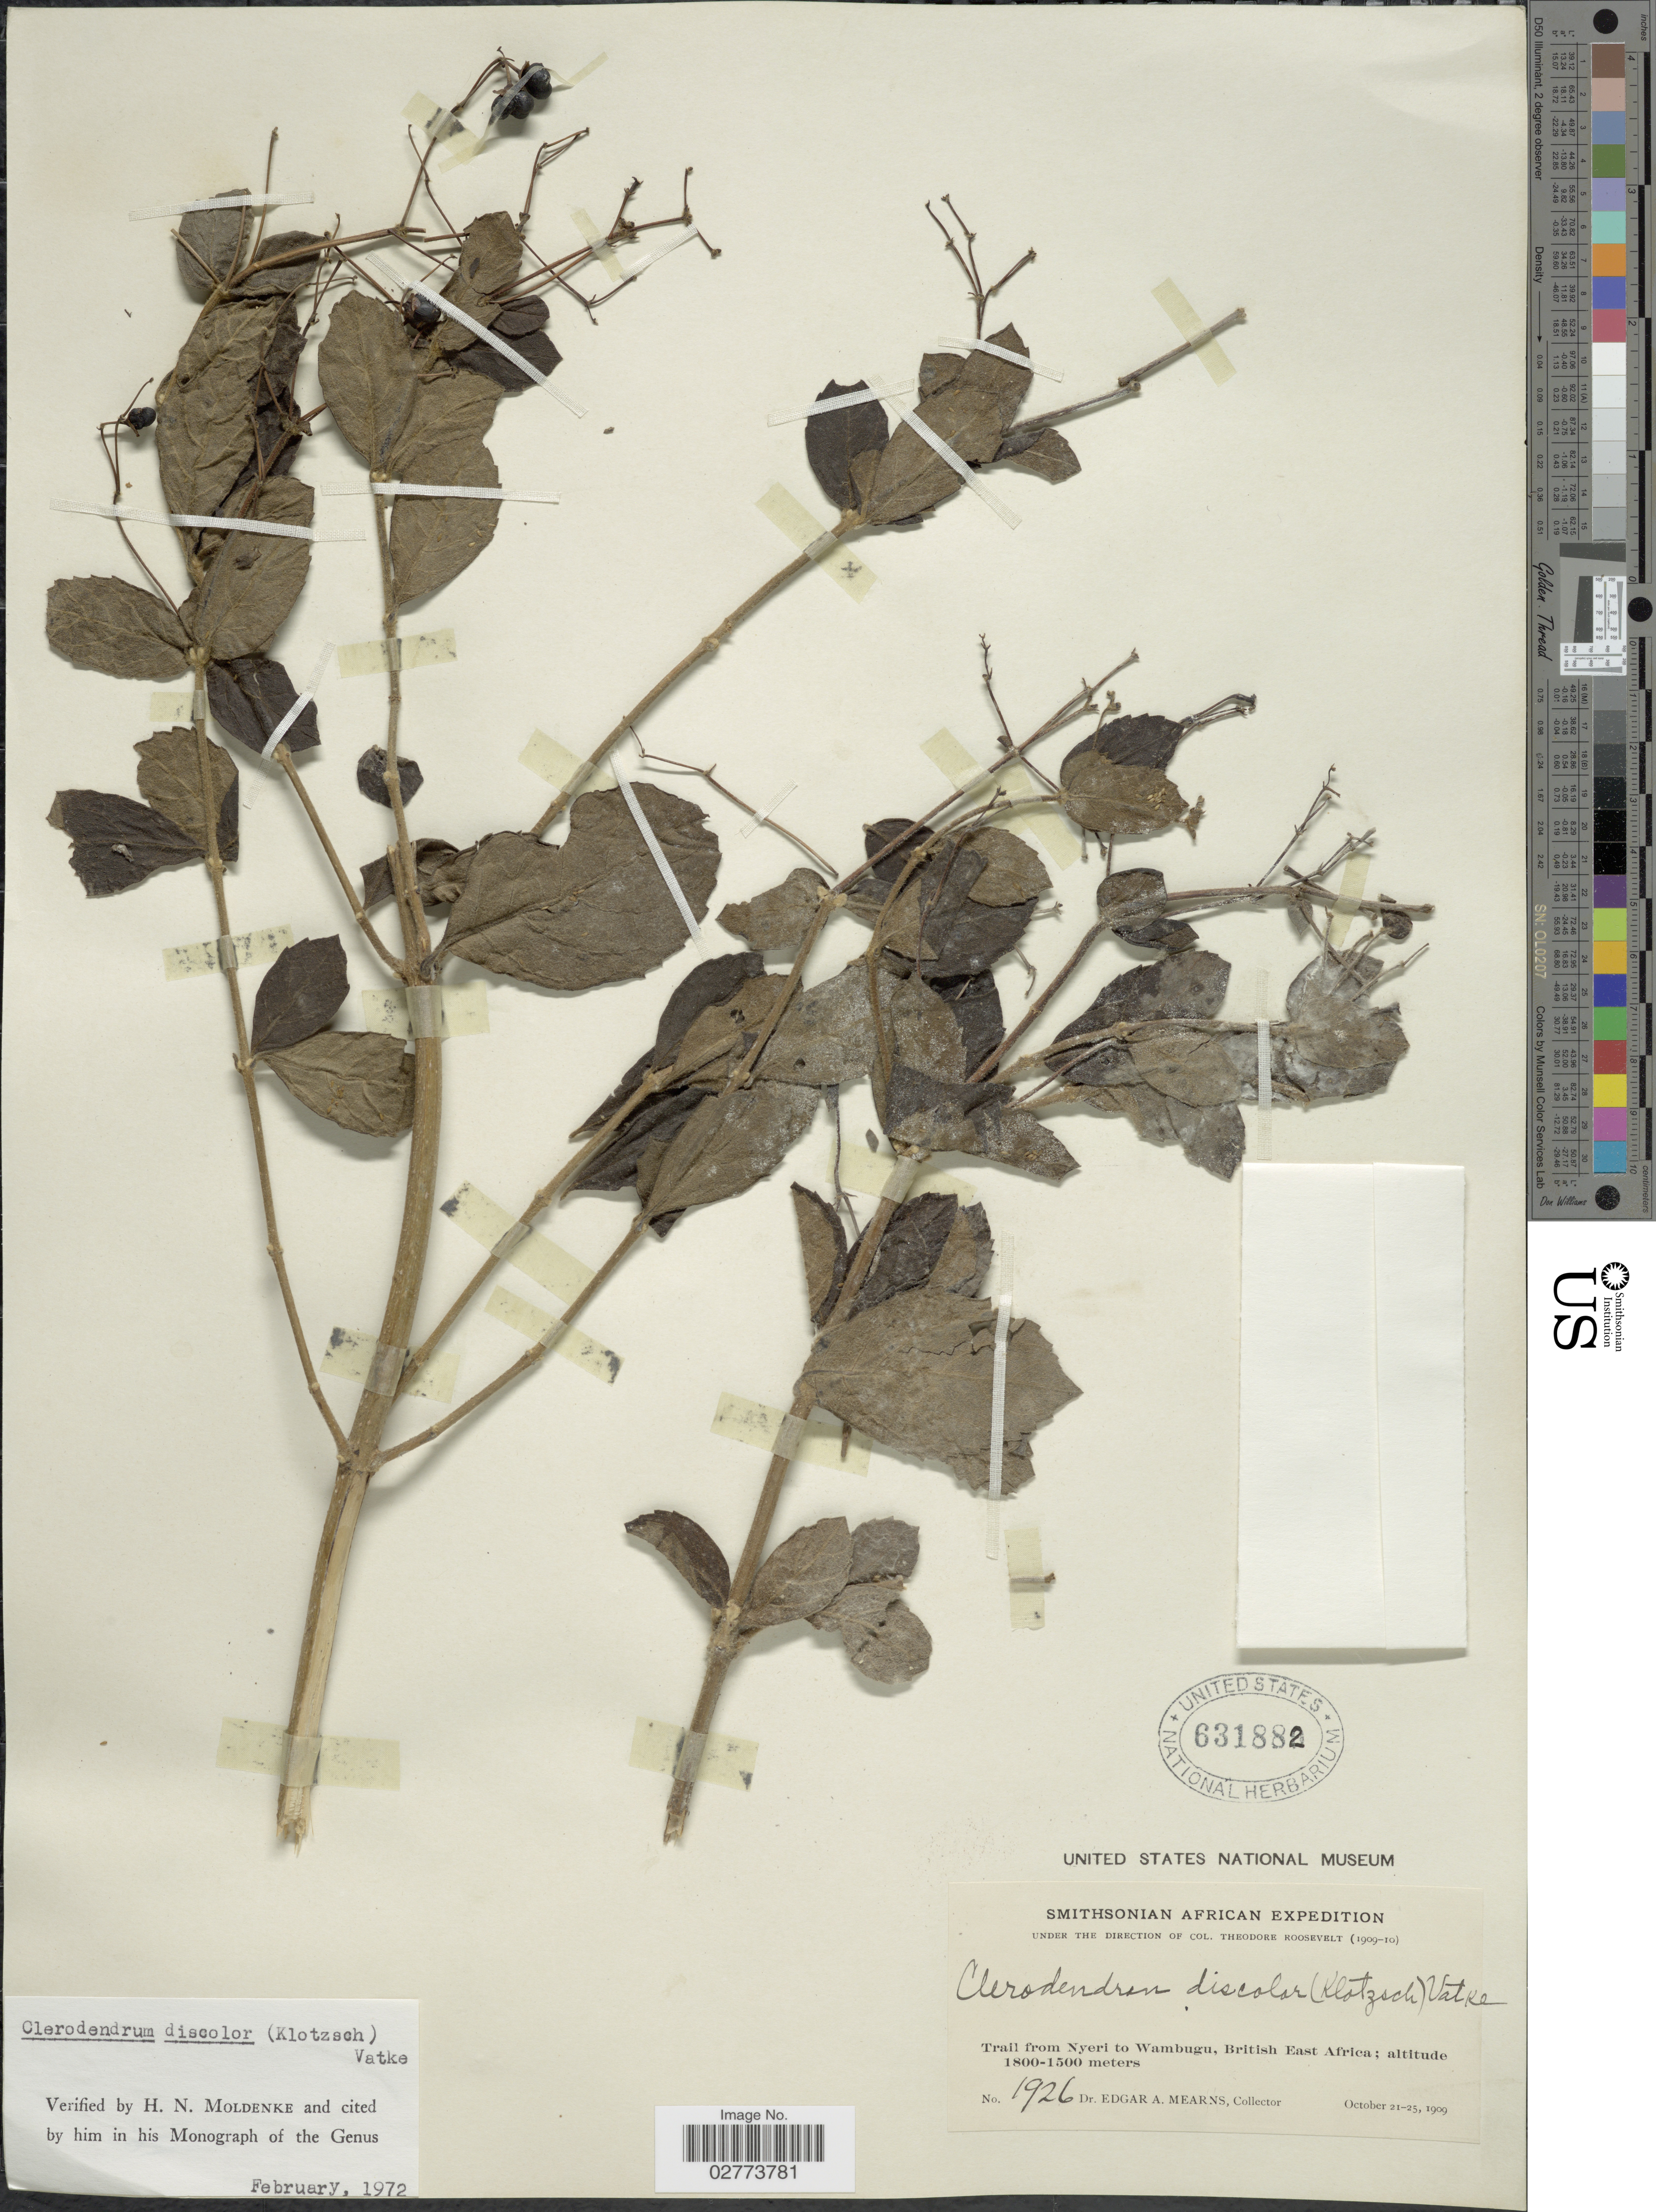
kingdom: Plantae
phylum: Tracheophyta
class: Magnoliopsida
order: Lamiales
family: Lamiaceae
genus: Clerodendrum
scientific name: Clerodendrum discolor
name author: (Klotzsch) Vatke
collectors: E. A. Mearns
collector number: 1926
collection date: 1909-10-21/1909-10-25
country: Kenya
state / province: Nyeri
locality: Trail from Nyeri to Wambugu, British East Africa.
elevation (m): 1500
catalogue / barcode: US 631882